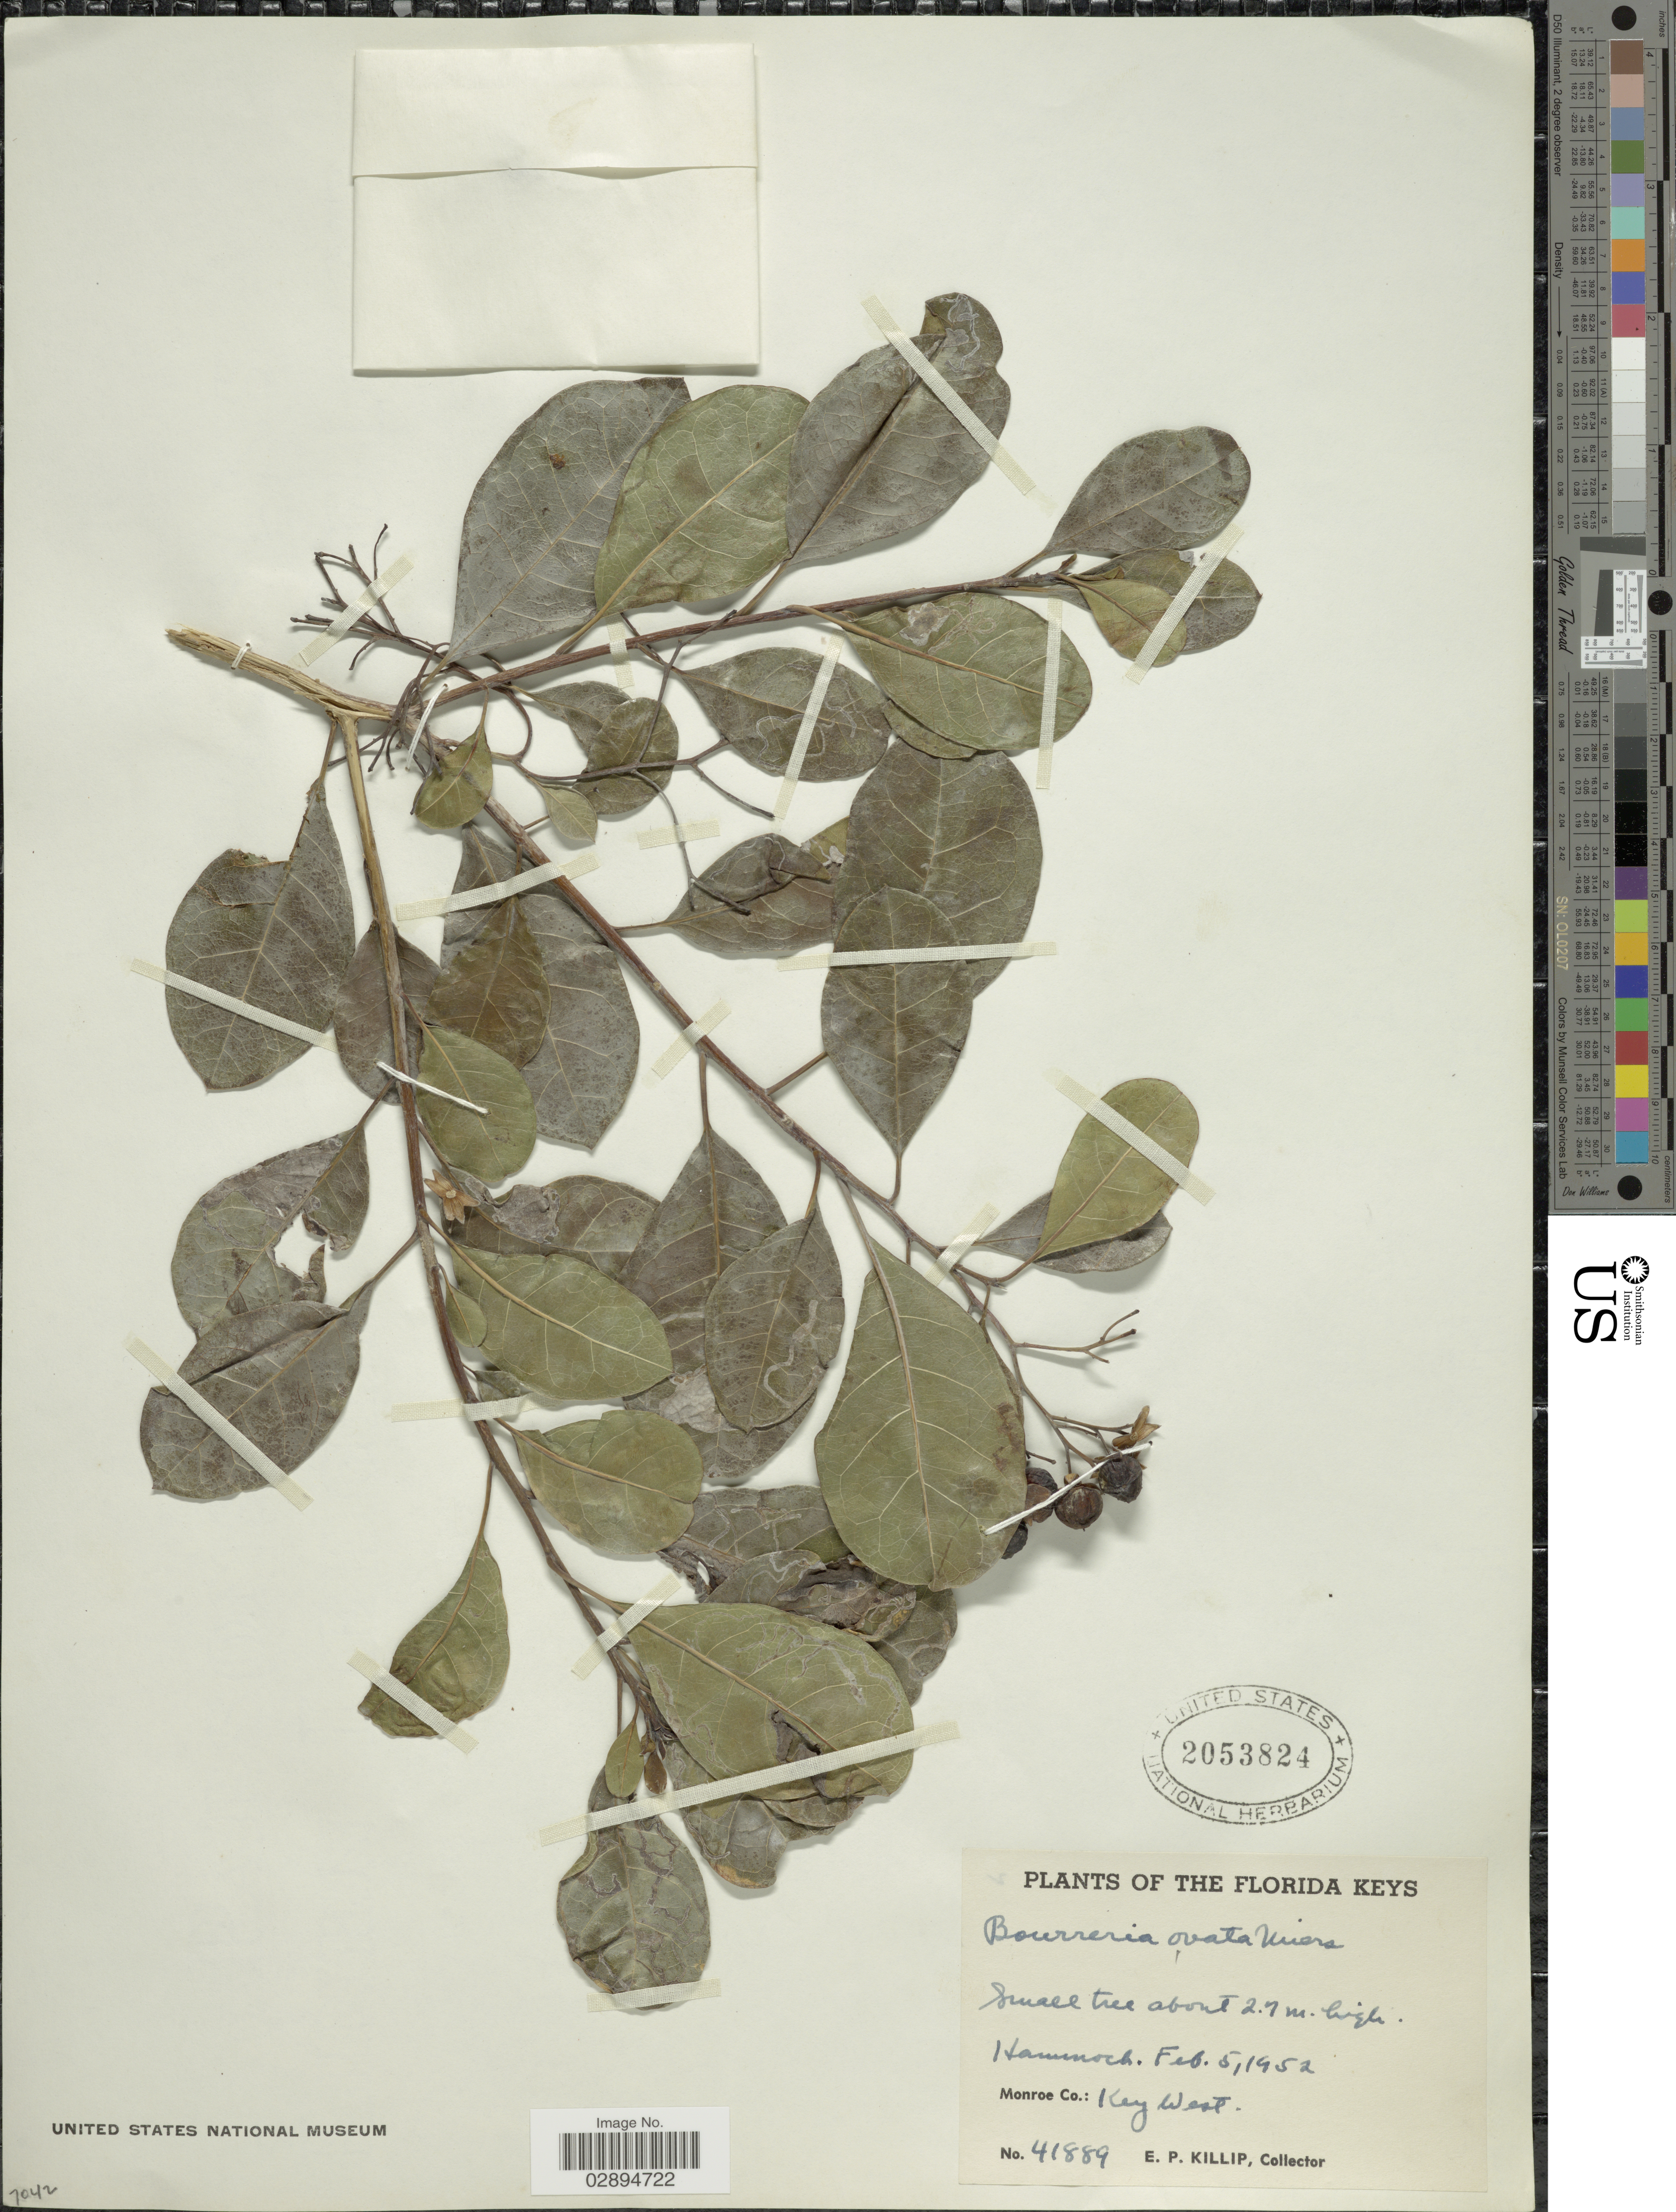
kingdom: Plantae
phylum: Tracheophyta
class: Magnoliopsida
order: Boraginales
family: Ehretiaceae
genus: Bourreria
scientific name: Bourreria ovata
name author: Miers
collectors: E. P. Killip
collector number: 41889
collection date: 1952-02-05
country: United States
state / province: Florida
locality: The Florida Keys. Hammock. Monroe Co.: Key West.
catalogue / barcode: US 2053824